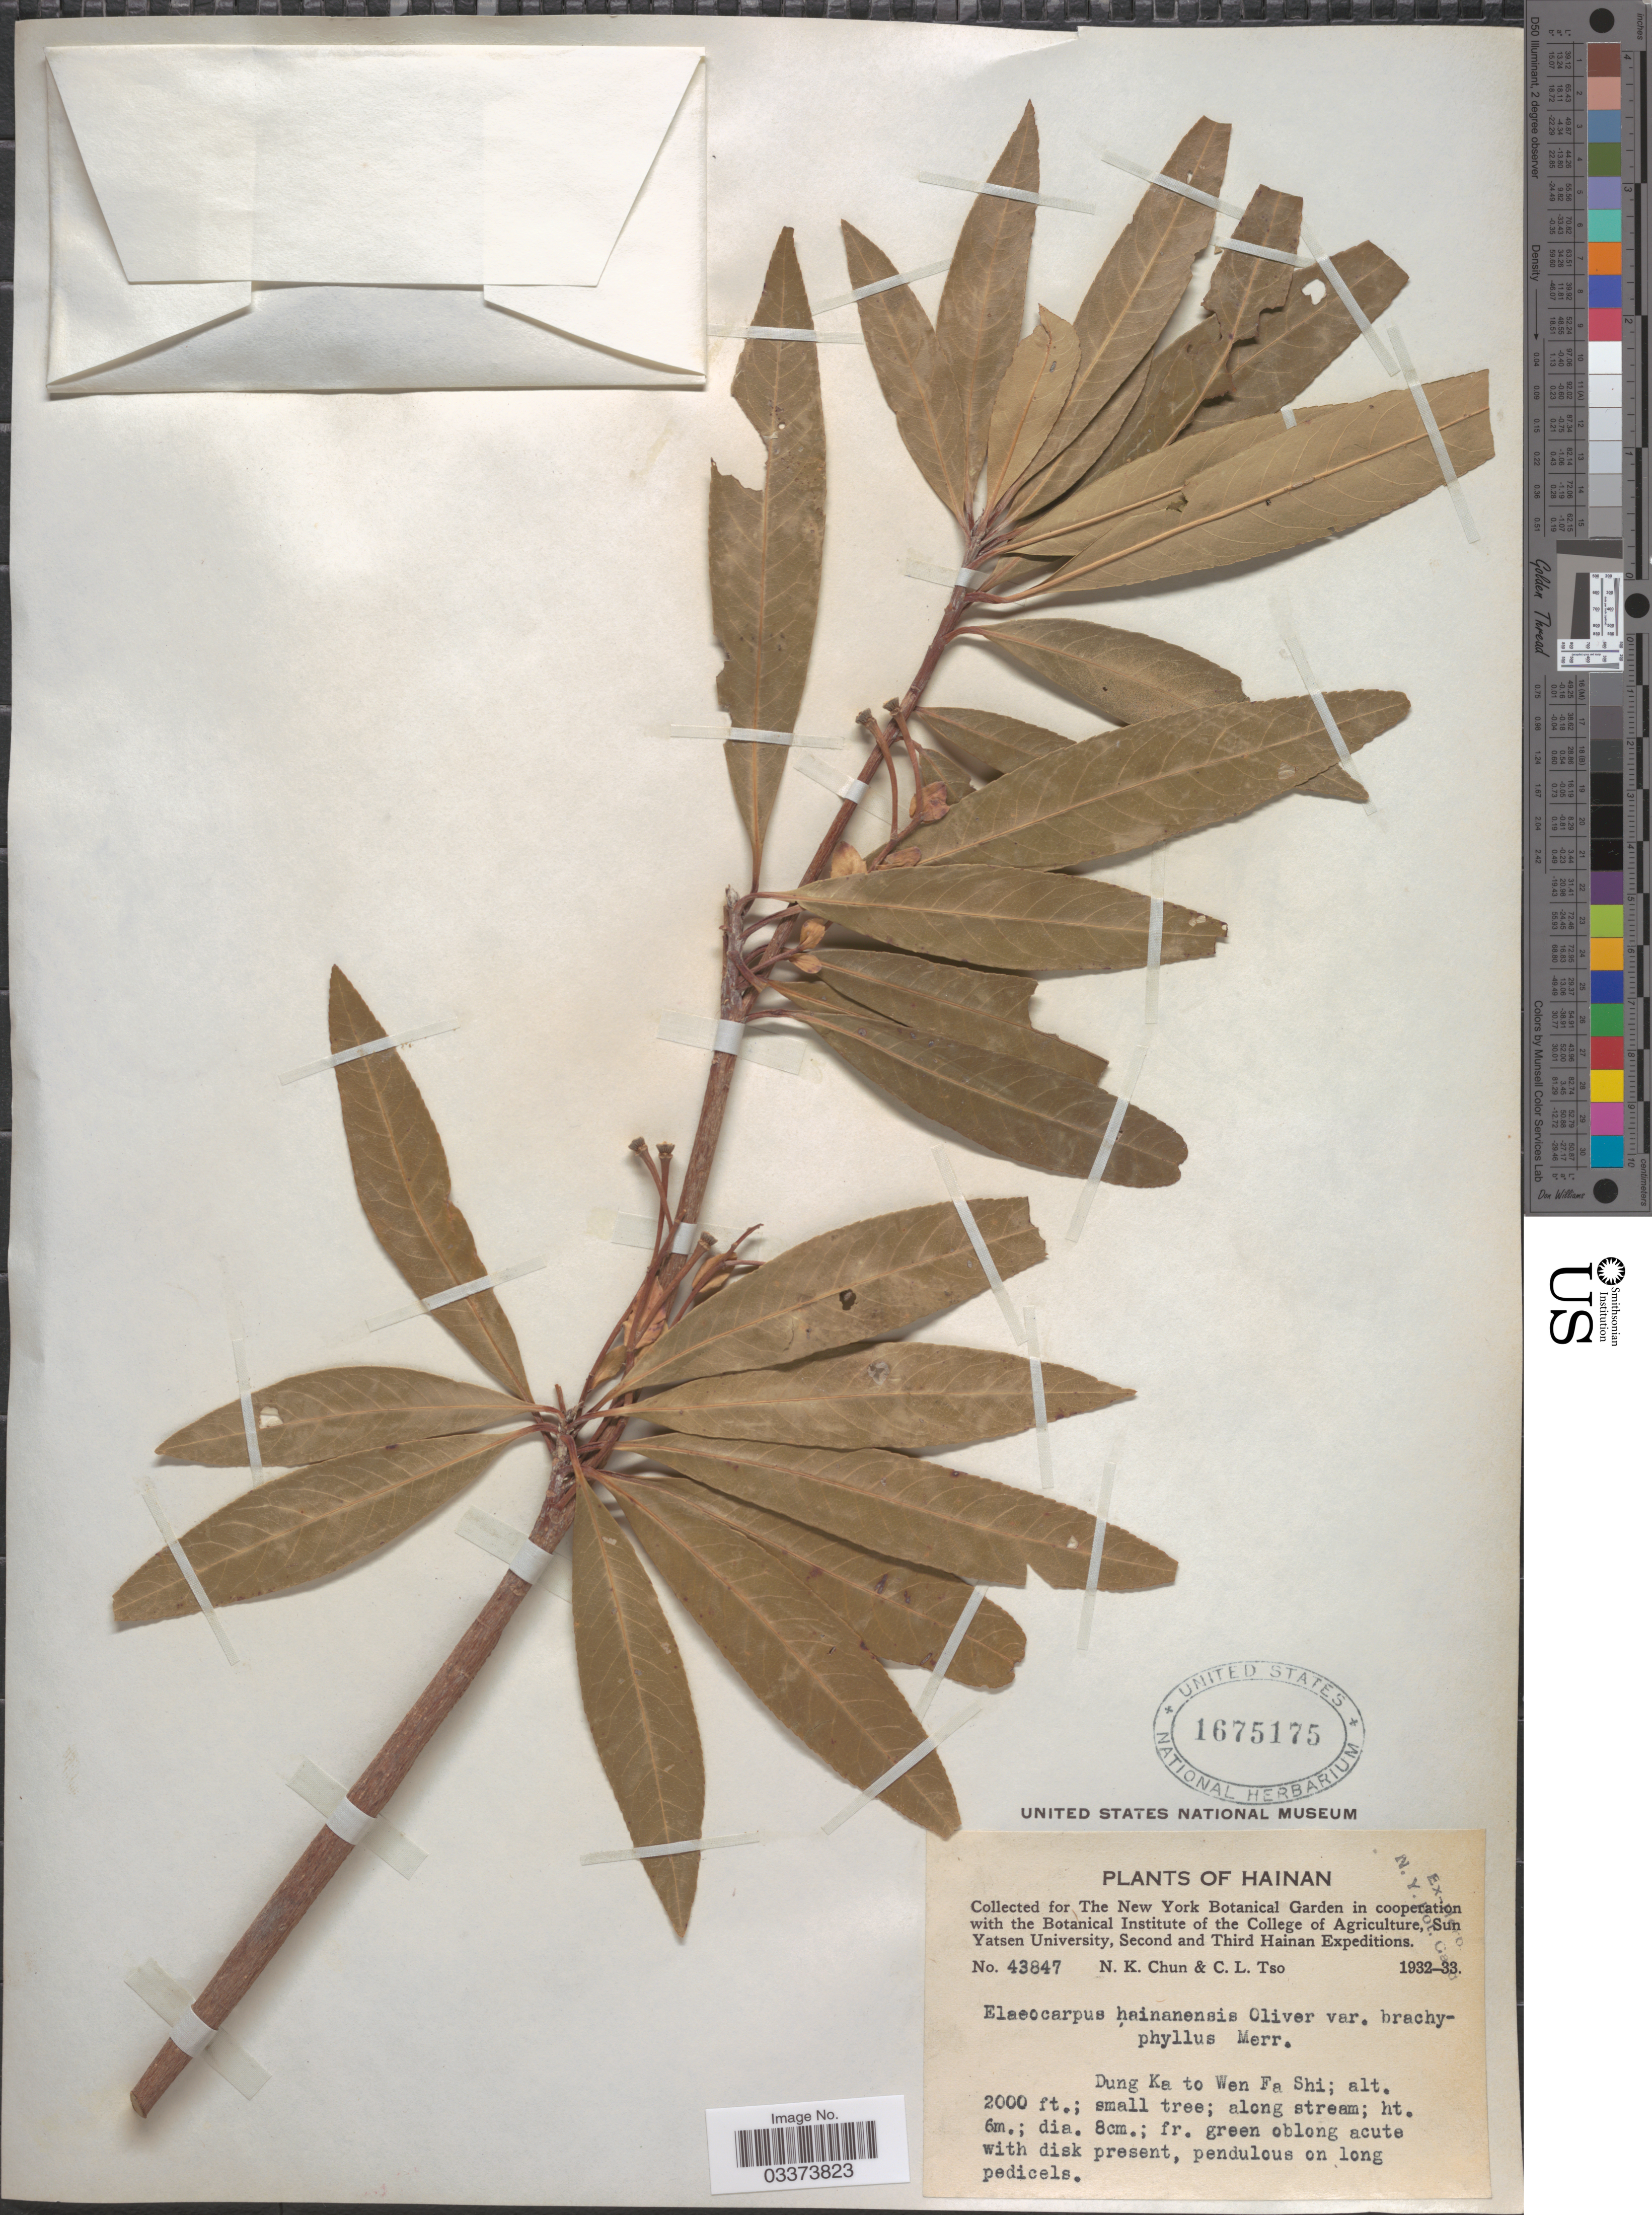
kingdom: Plantae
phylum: Tracheophyta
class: Magnoliopsida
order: Oxalidales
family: Elaeocarpaceae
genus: Elaeocarpus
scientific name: Elaeocarpus hainanensis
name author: Oliv.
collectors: N. K. Chun & C. Tso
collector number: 43847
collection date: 1932/1933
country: China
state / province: Hainan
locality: Dung Ka to Wen Fa Shi.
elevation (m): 610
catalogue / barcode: US 1675175